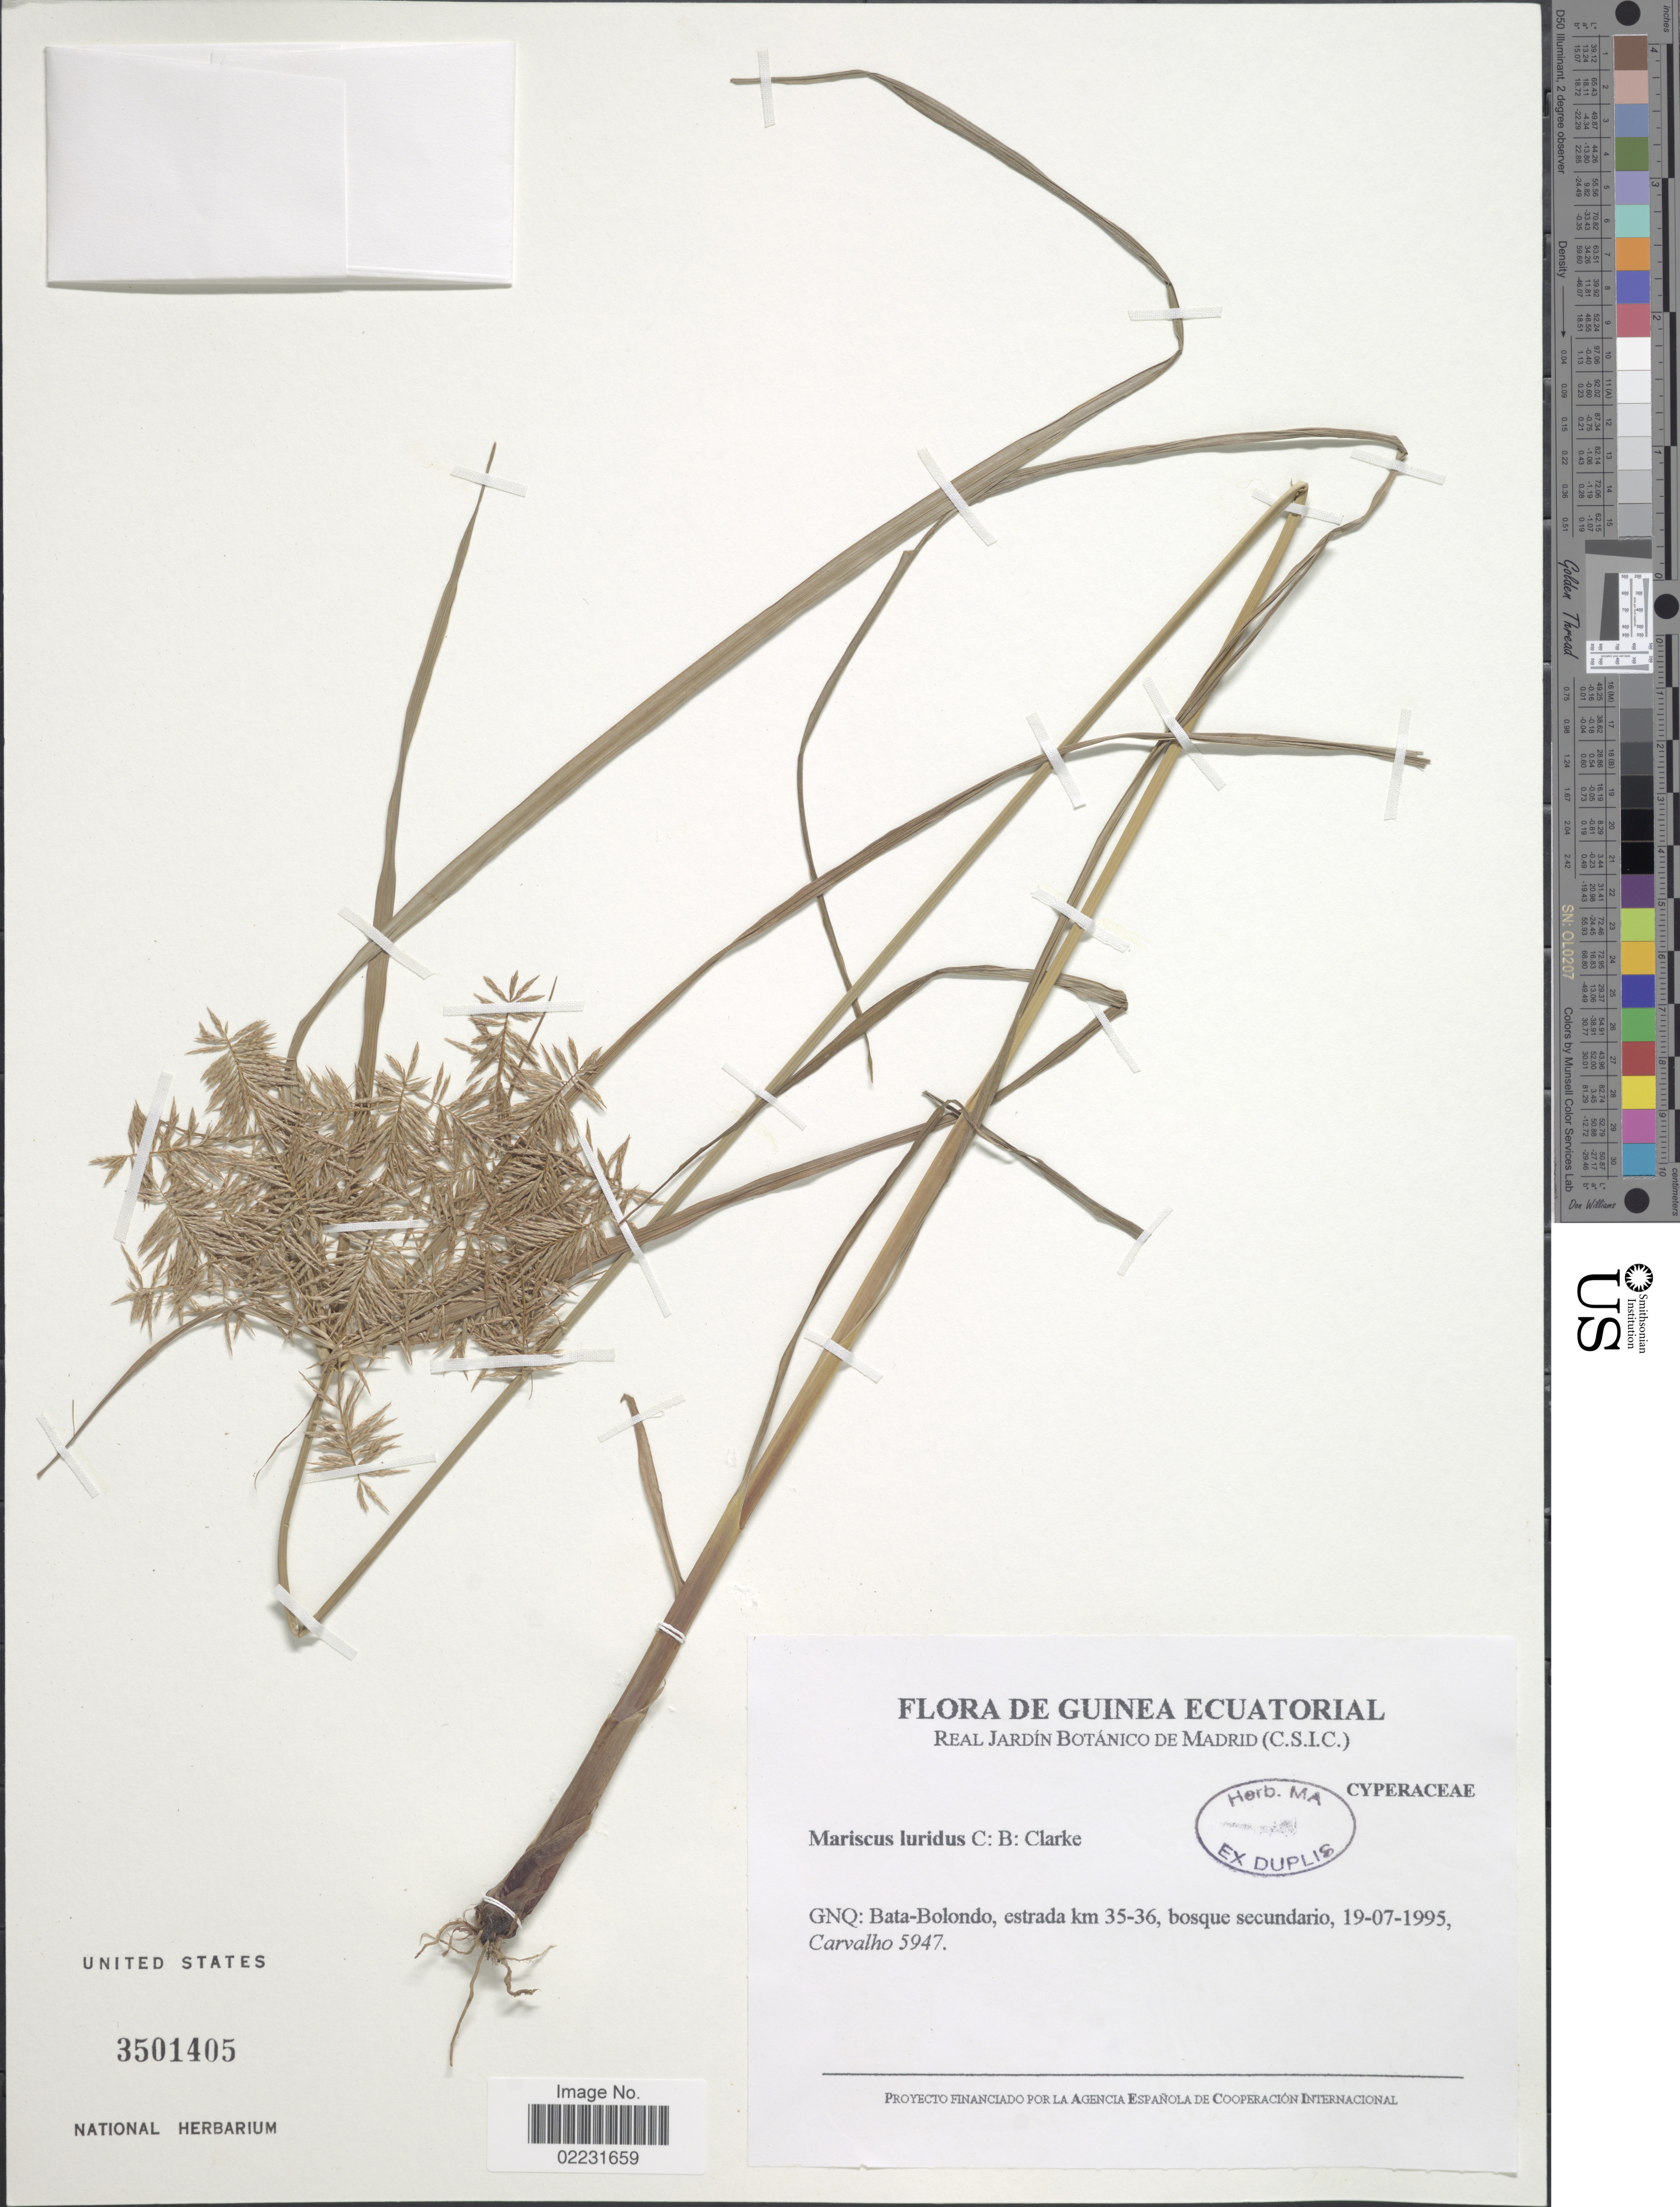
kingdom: Plantae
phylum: Tracheophyta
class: Liliopsida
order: Poales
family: Cyperaceae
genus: Cyperus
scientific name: Cyperus distans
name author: L. f.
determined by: Esono, P.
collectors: Carvalho, --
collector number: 5947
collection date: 1995-07-19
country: Equatorial Guinea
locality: GNQ, Bata-Bolondo, estrada km 35-36. Guinea Ecuatorial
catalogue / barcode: US 3501405